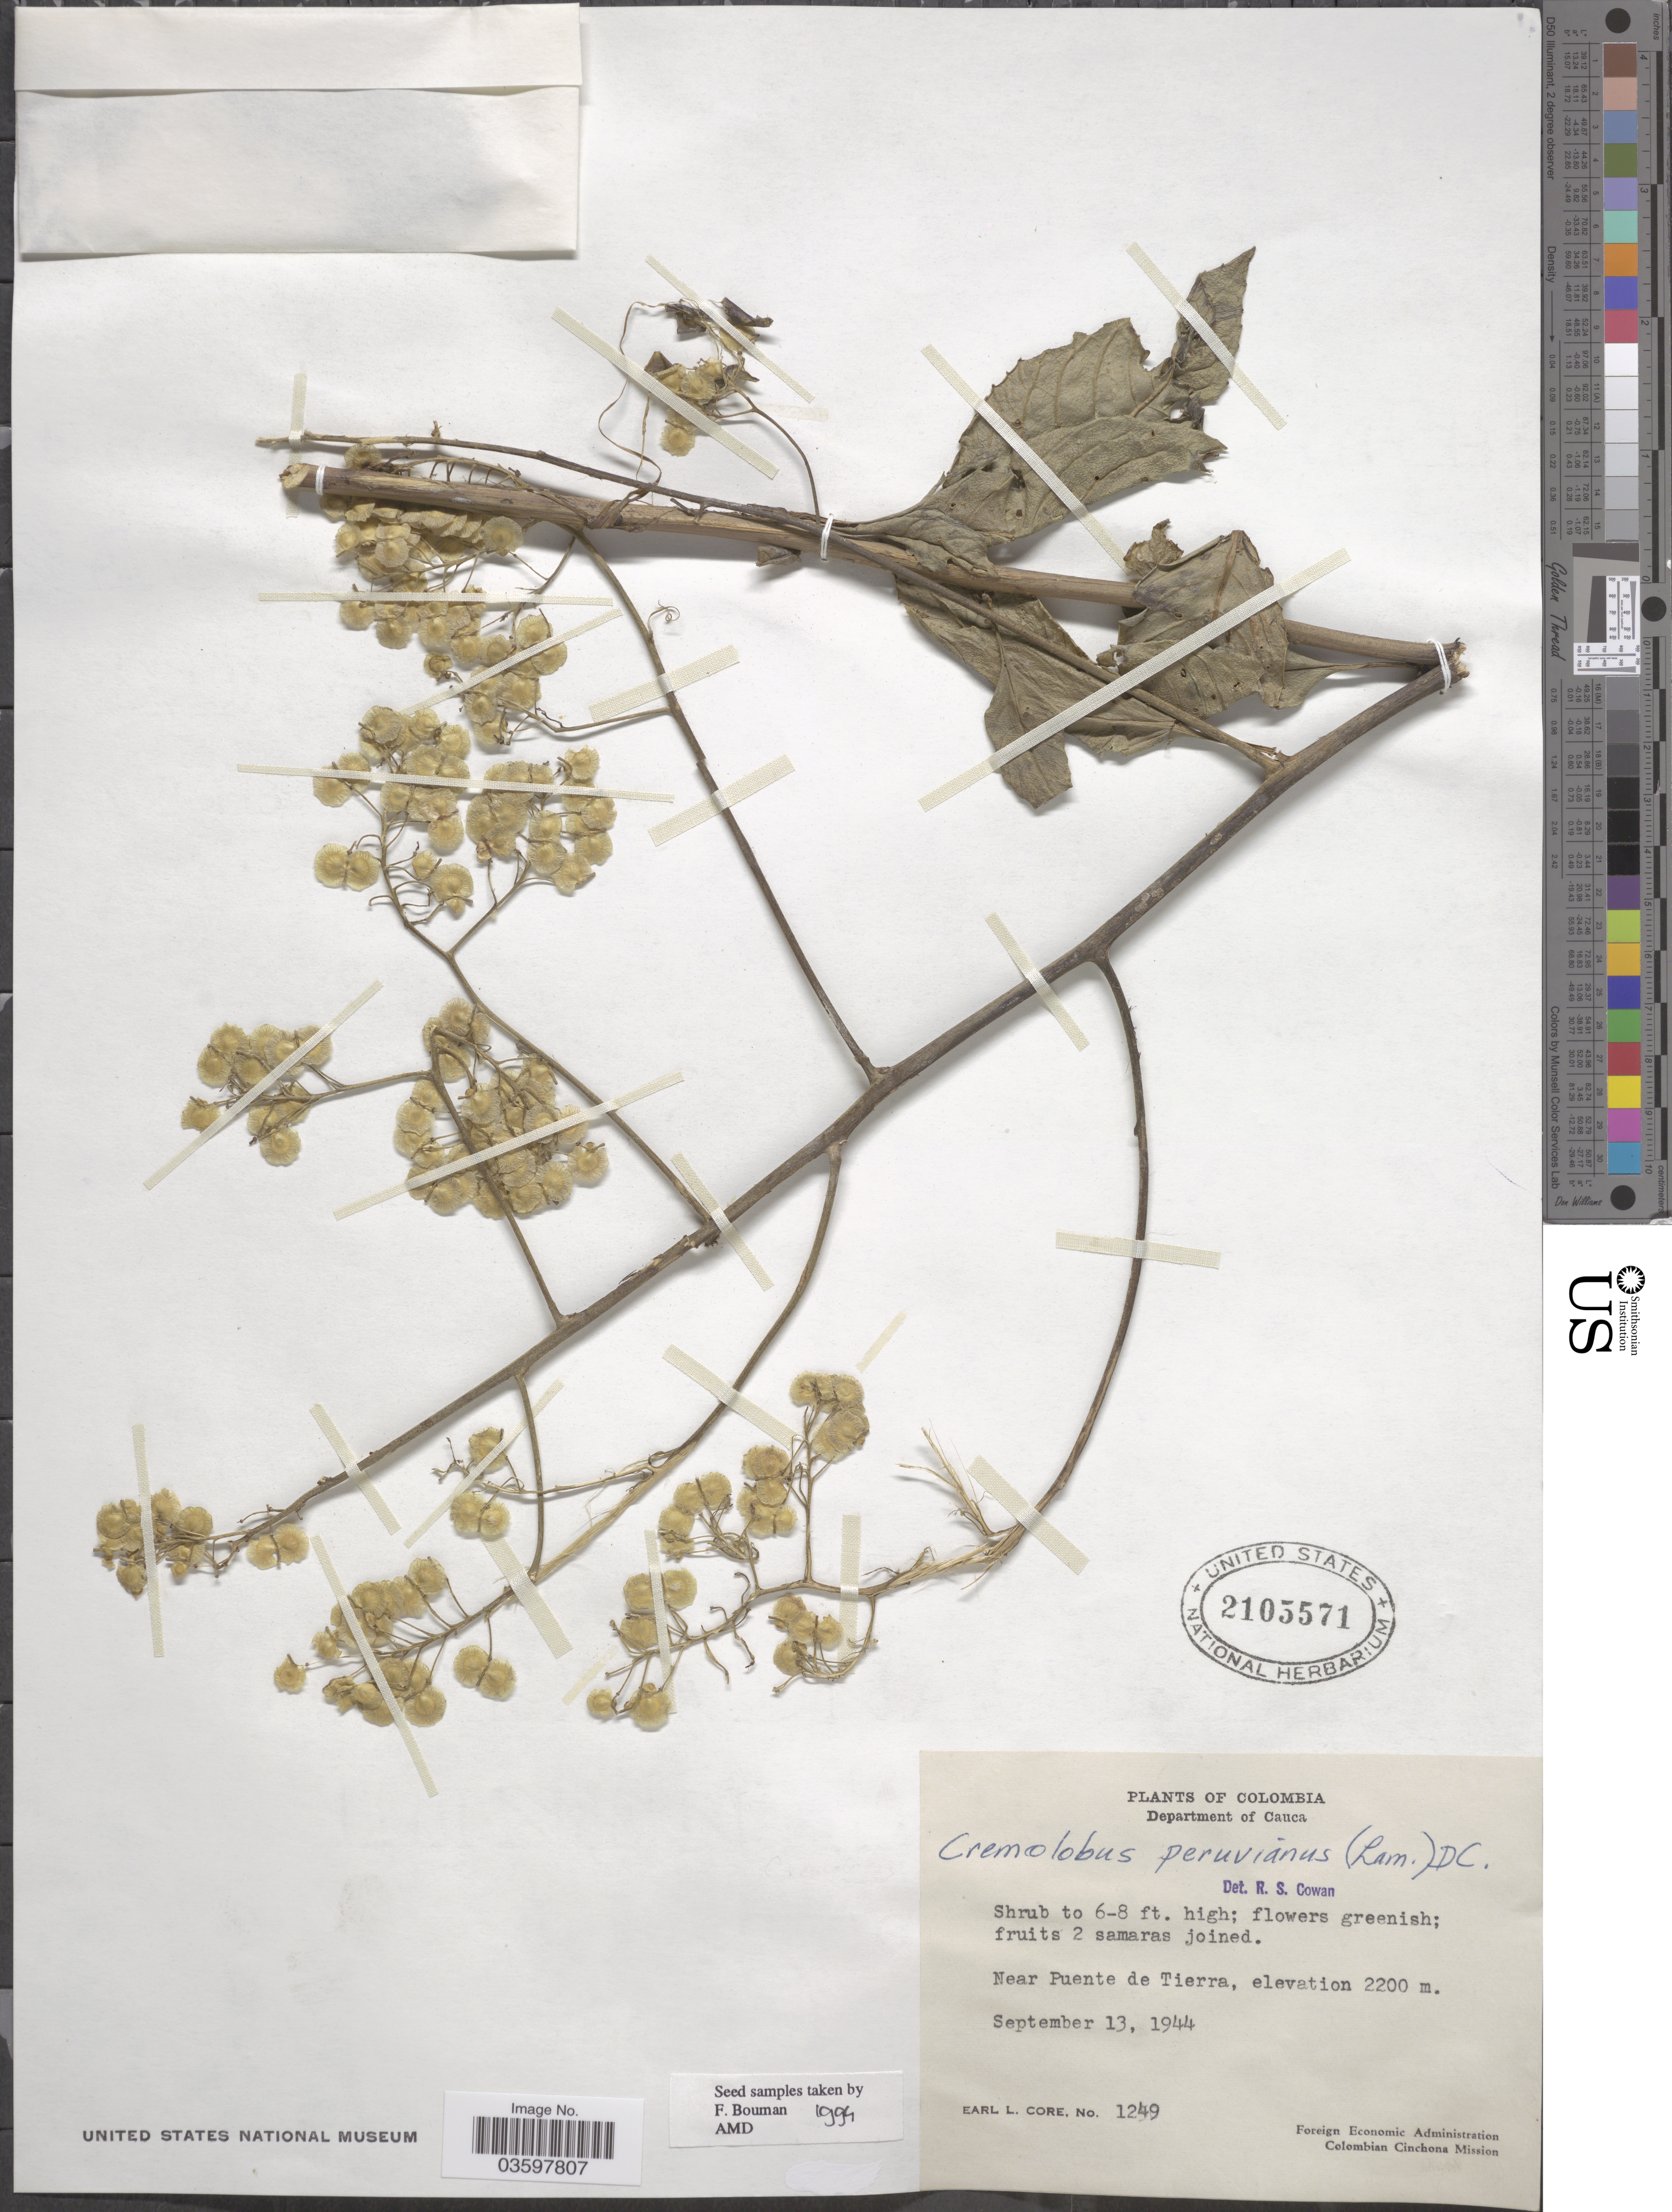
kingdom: Plantae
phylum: Tracheophyta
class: Magnoliopsida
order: Brassicales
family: Brassicaceae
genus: Cremolobus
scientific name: Cremolobus peruvianus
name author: (Lam.) DC.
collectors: E. L. Core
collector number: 1249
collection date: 1944-09-13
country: Colombia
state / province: Cauca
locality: Department of Cauca. Near Puente de Tierra.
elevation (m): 2200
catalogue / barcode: US 2105571